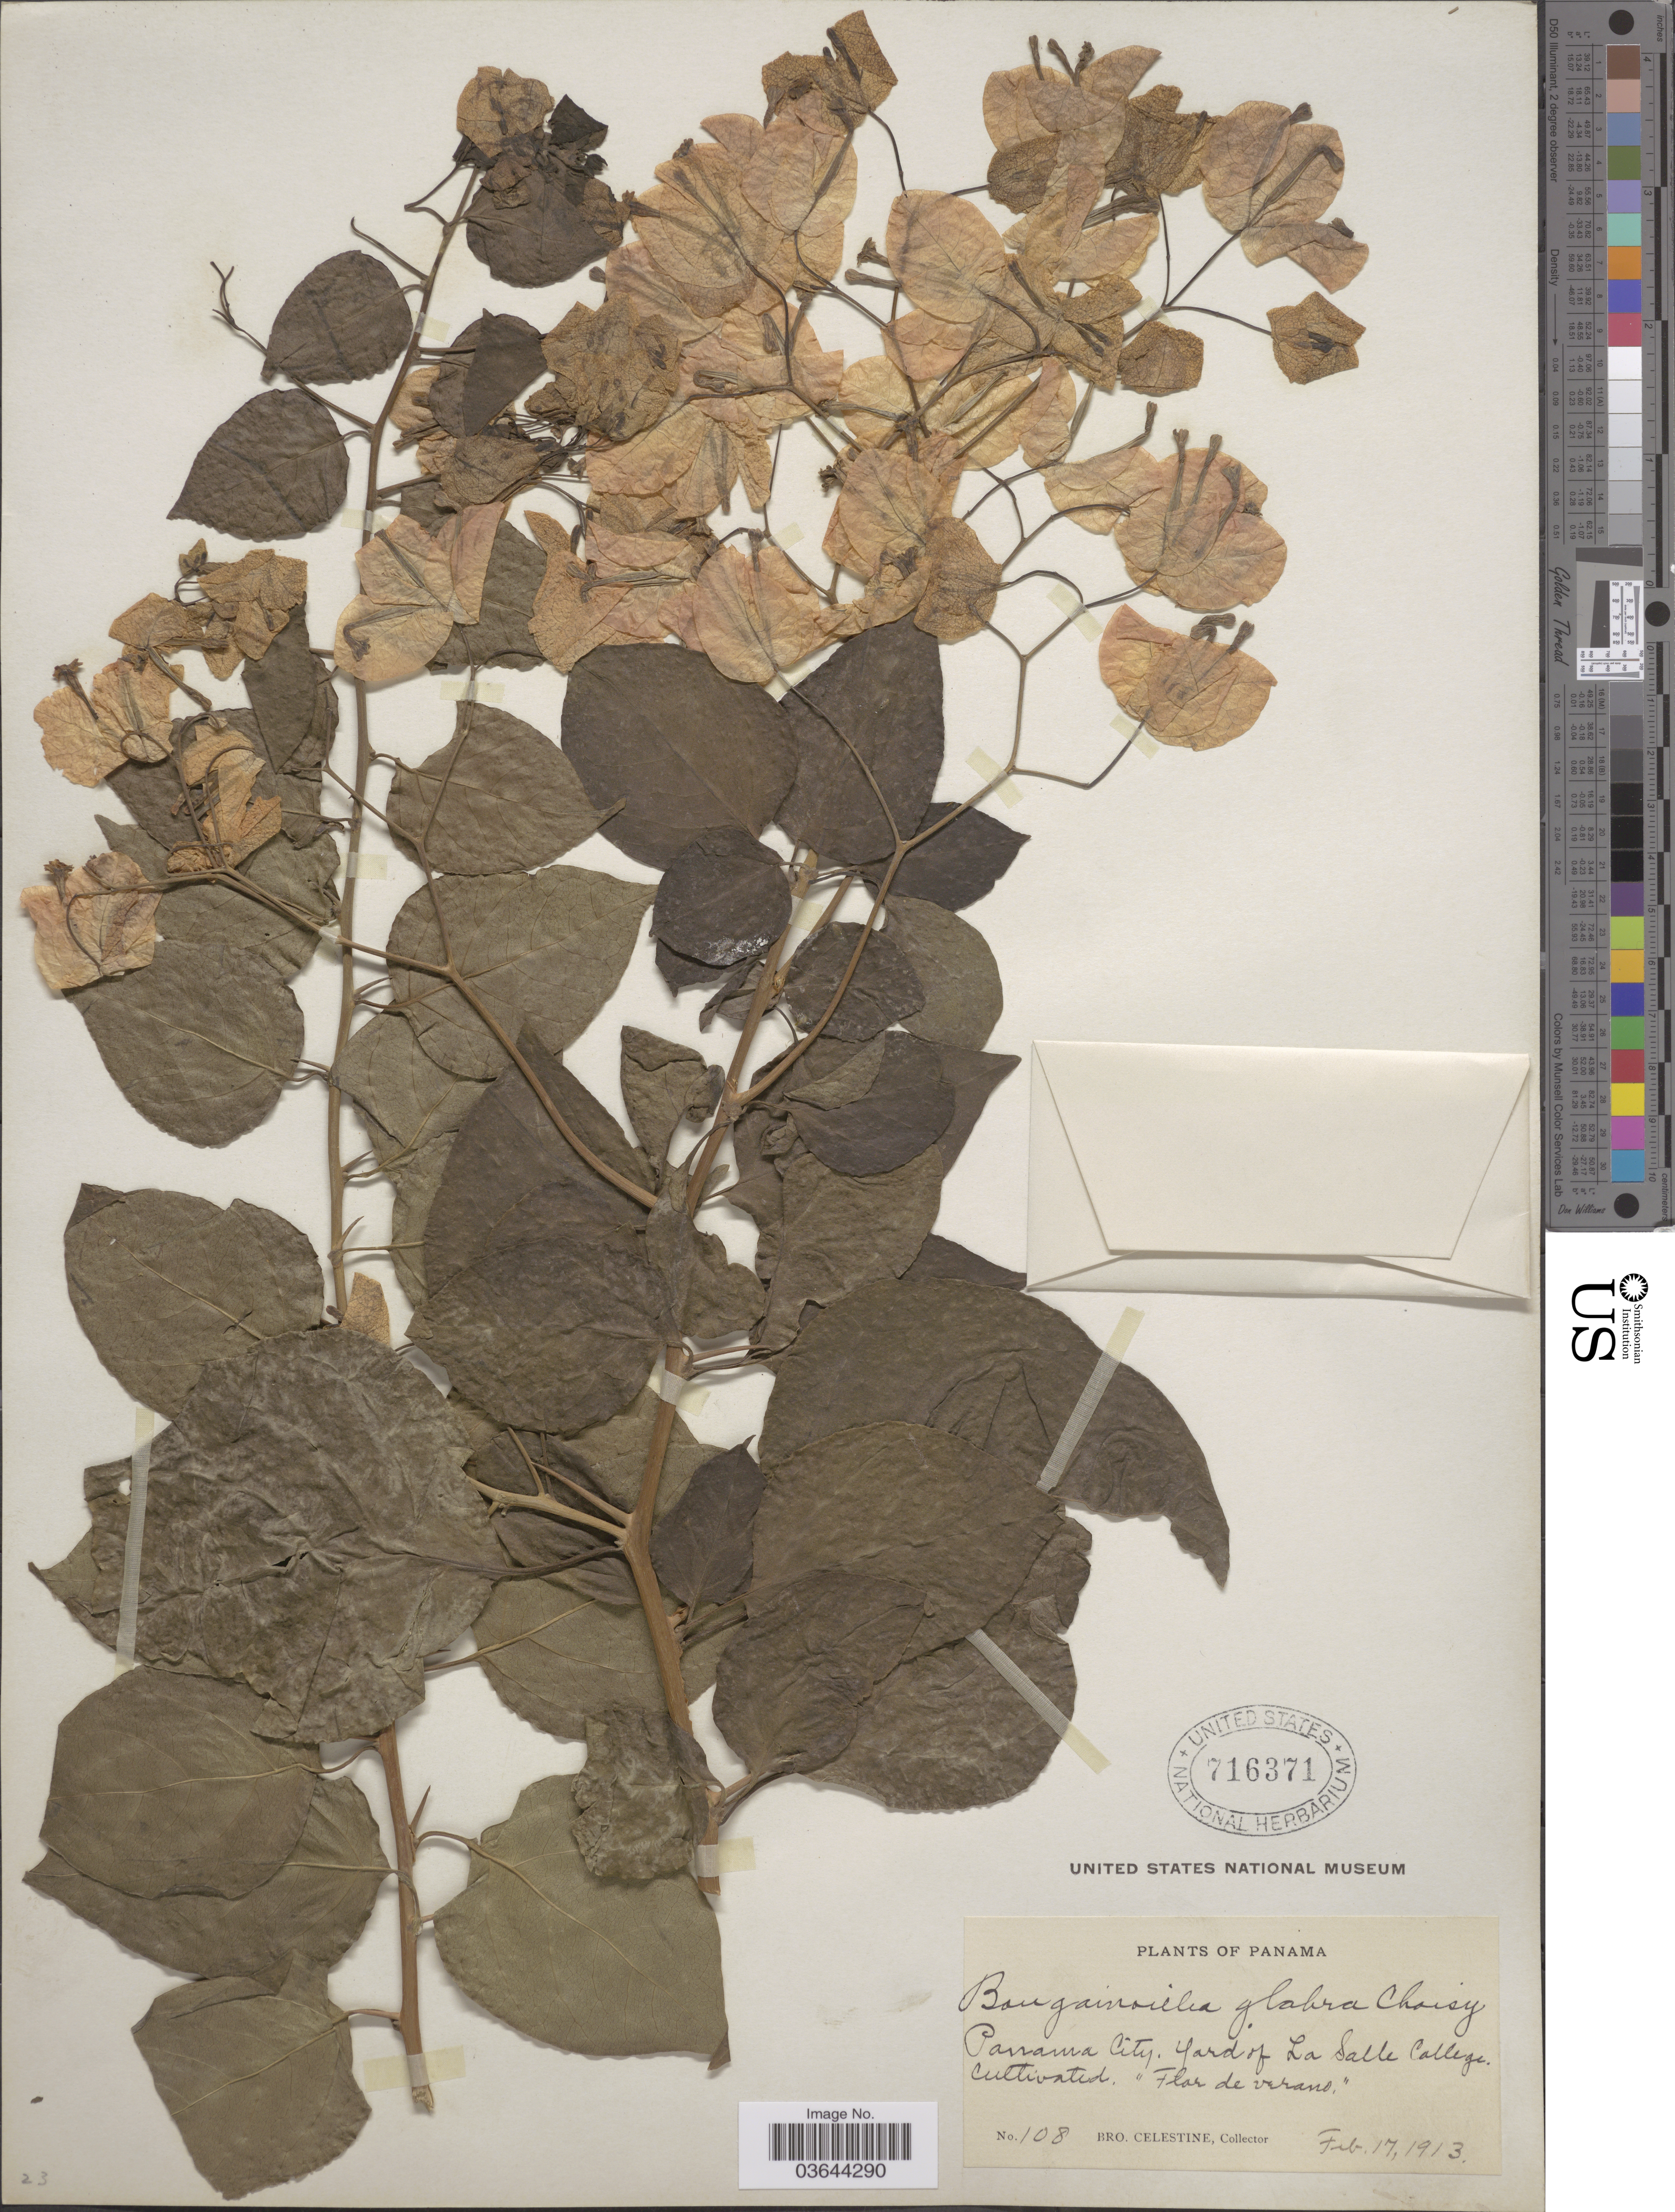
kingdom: Plantae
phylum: Tracheophyta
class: Magnoliopsida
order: Caryophyllales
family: Nyctaginaceae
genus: Bougainvillea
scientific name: Bougainvillea glabra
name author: Choisy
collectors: B. Celestine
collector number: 108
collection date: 1913-02-17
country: Panama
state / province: Panamá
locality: Panama City. Yard of La Salle College.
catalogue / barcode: US 716371